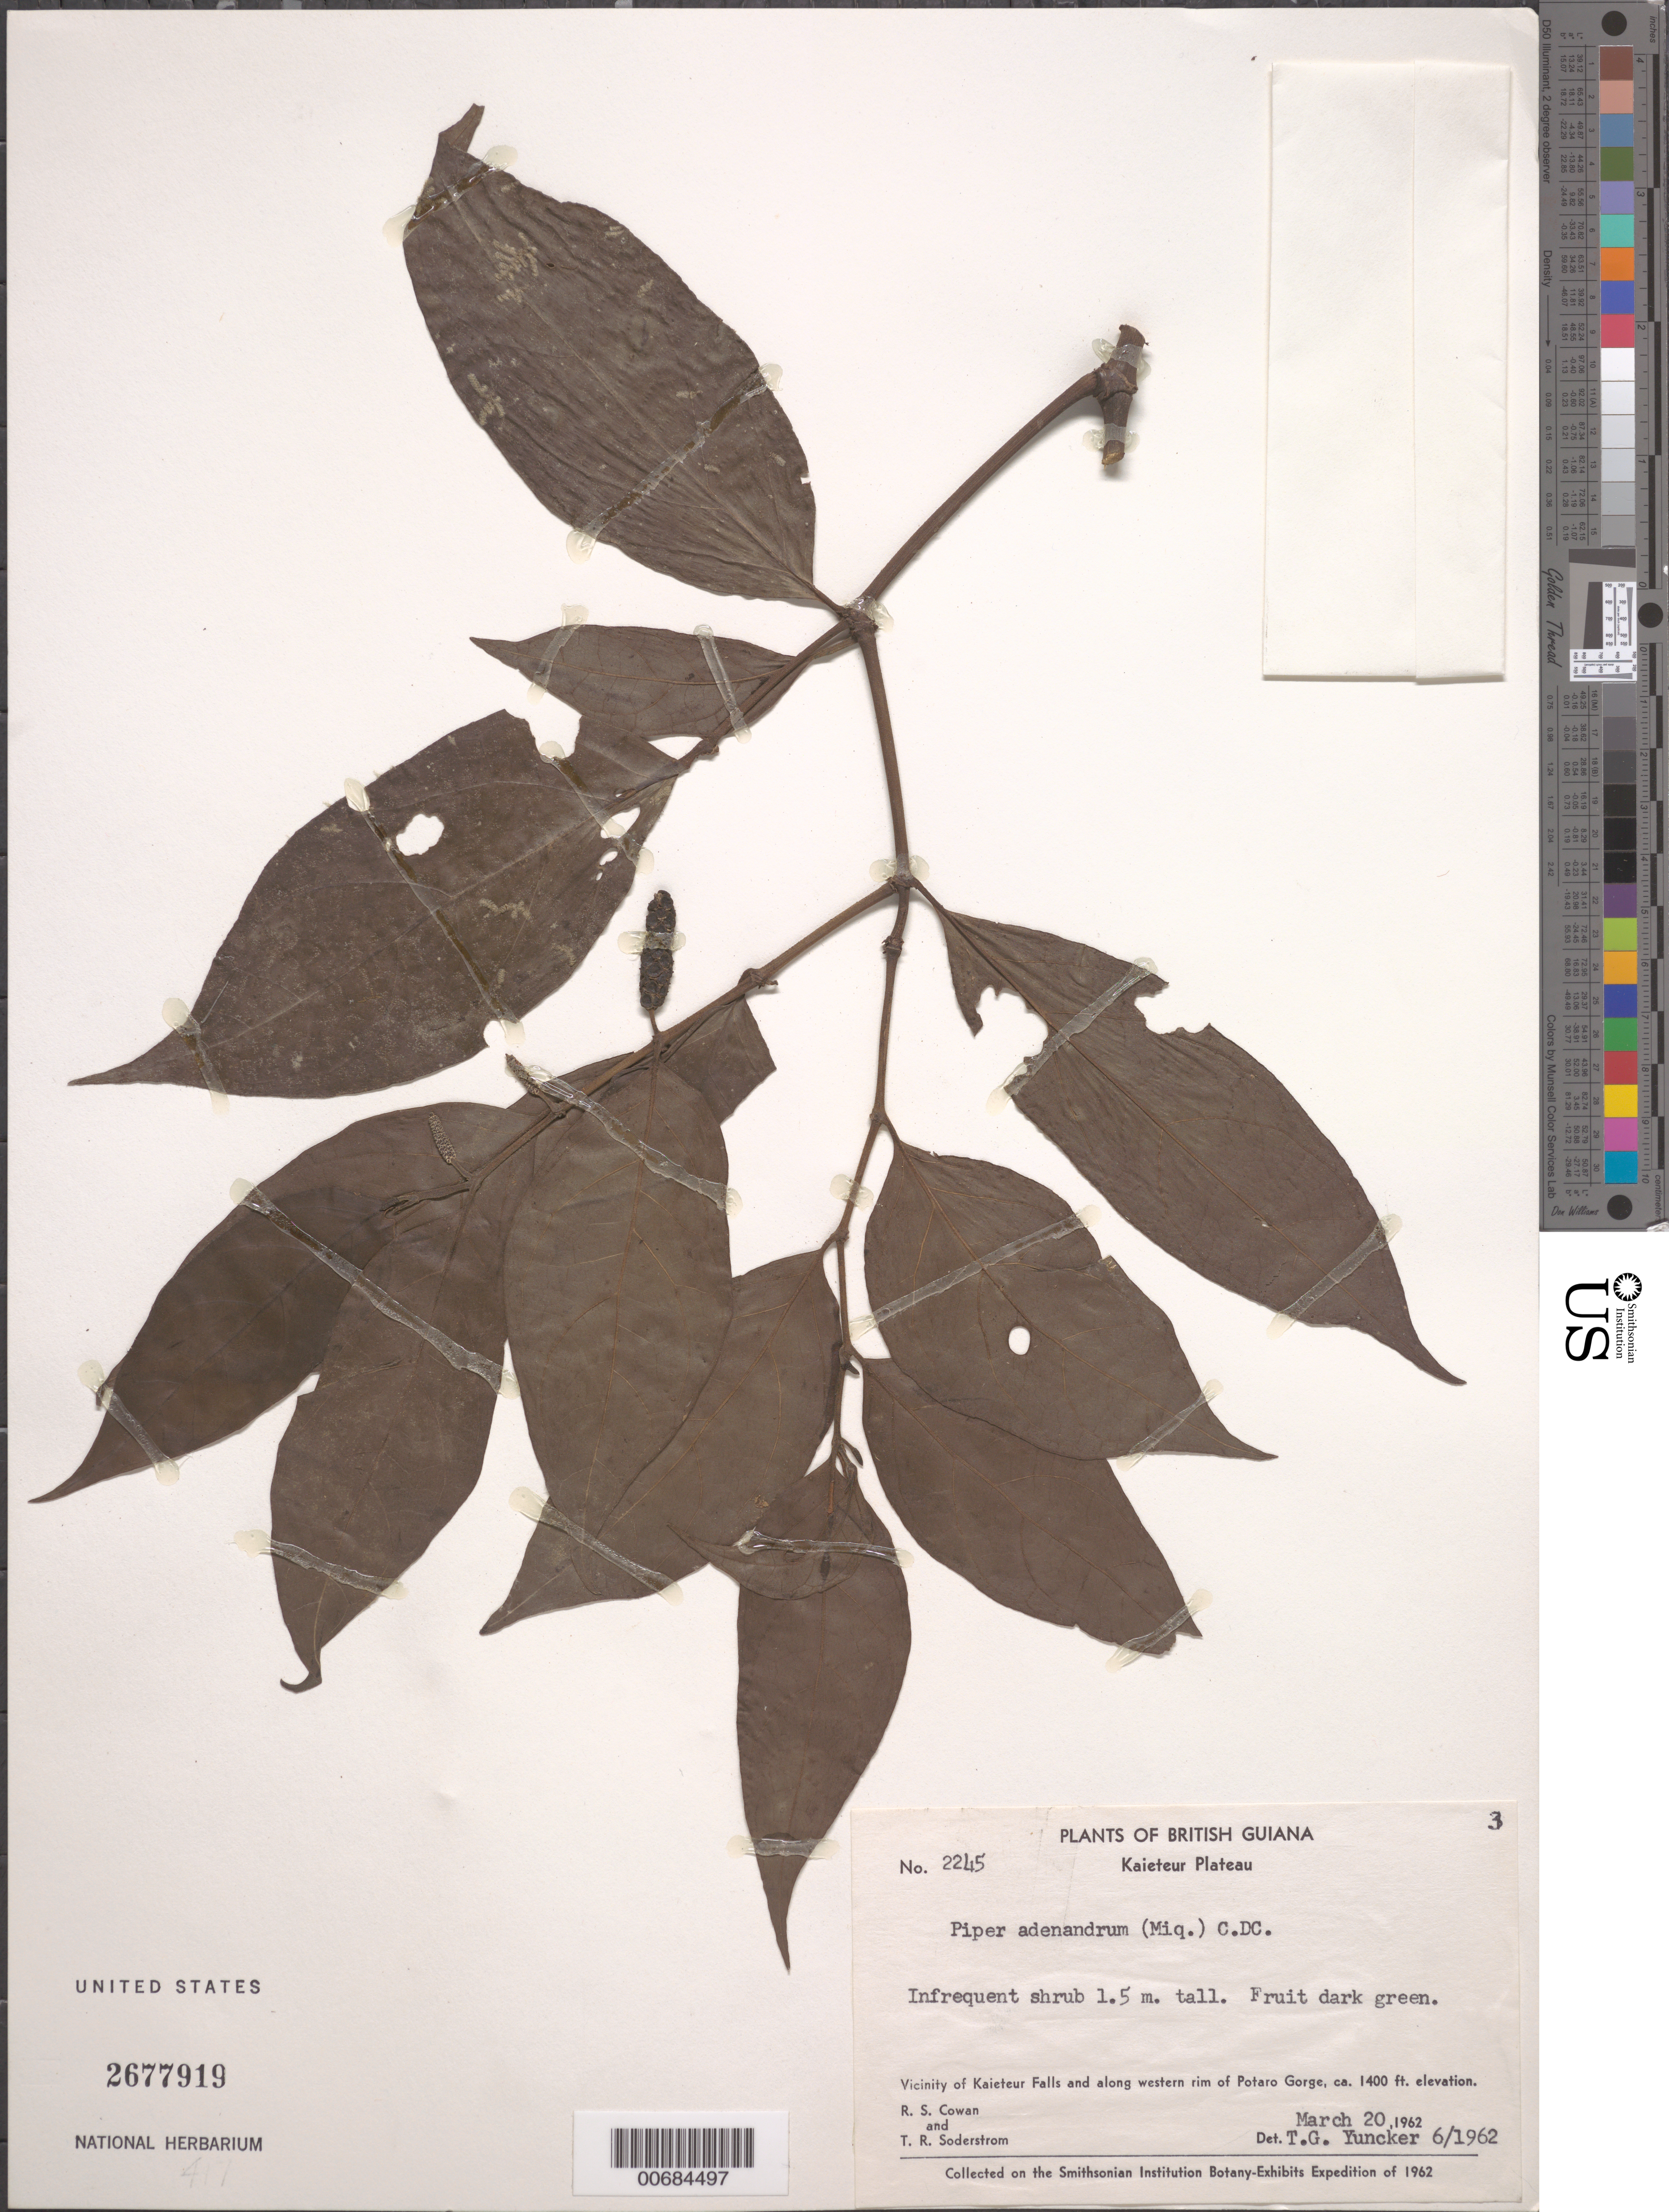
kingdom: Plantae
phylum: Tracheophyta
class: Magnoliopsida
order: Piperales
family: Piperaceae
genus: Piper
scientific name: Piper adenandrum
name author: (Miq.) C. DC.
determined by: Yuncker, T. G.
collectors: R. S. Cowan & T. R. Soderstrom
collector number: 2245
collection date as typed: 20-Mar-62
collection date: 1962-03-20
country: Guyana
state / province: Potaro-Siparuni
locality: Kaieteur Falls, and along western rim of Potaro Gorge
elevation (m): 427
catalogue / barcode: US 2677919